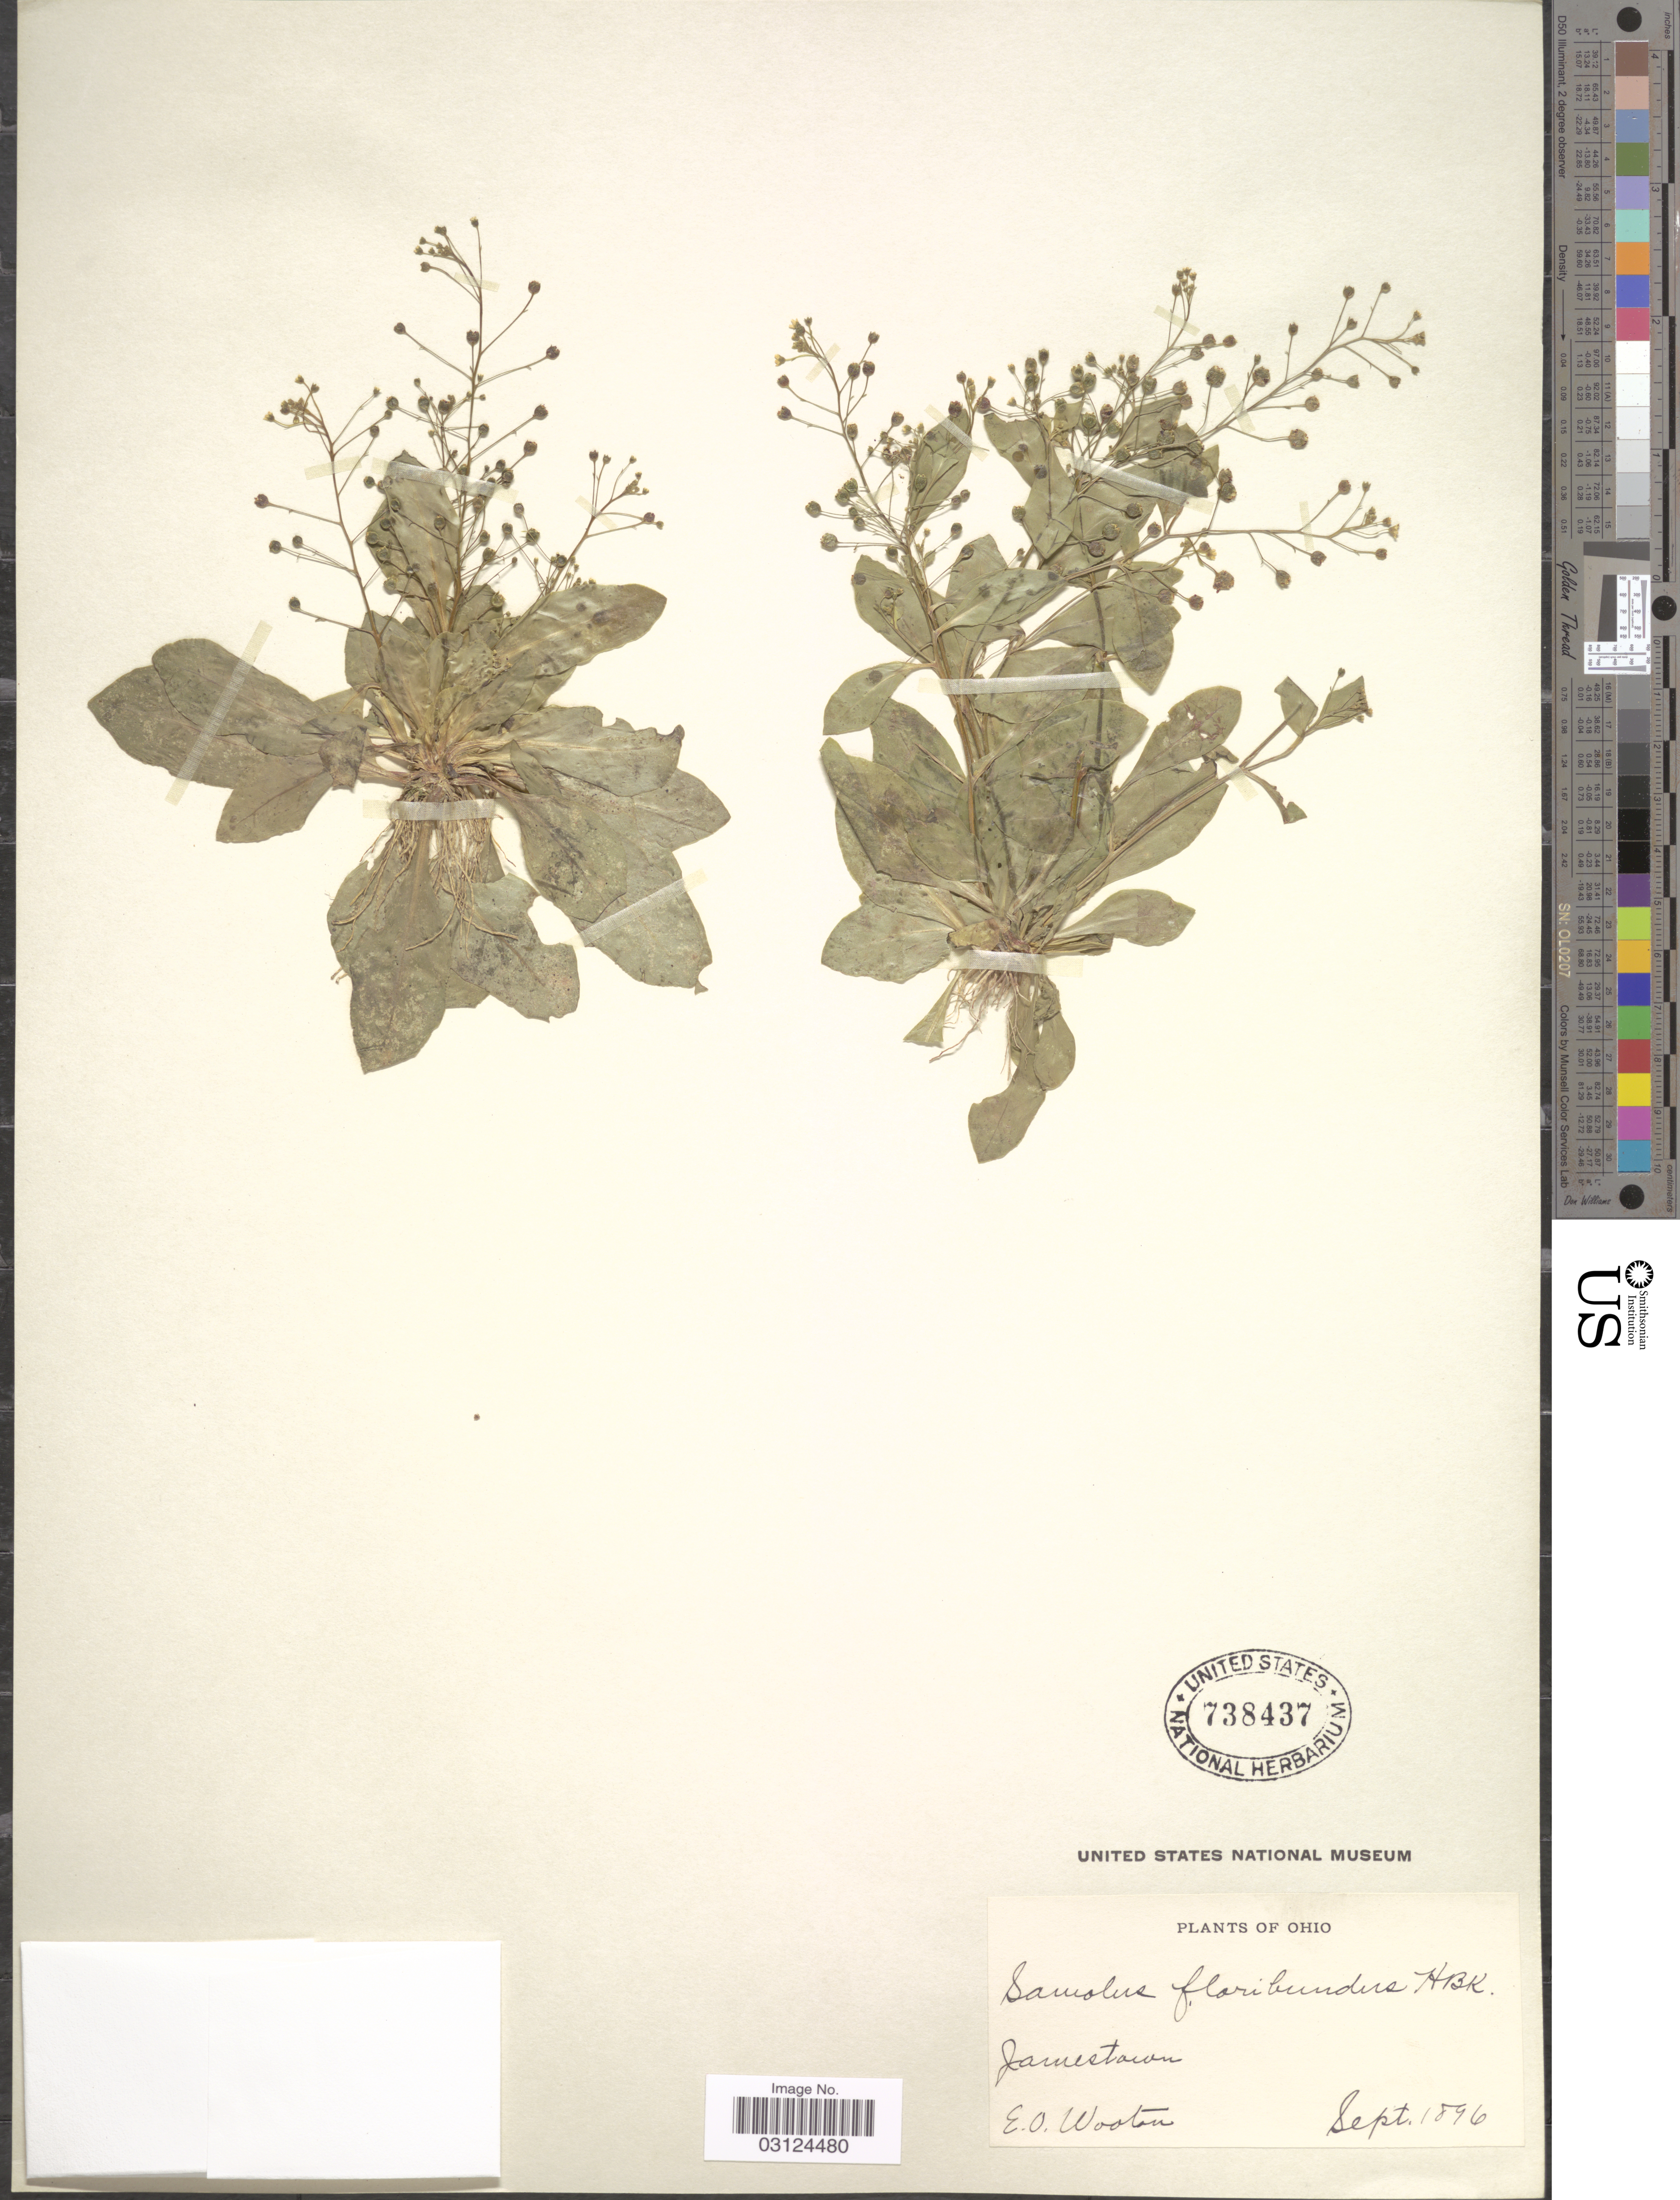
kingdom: Plantae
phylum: Tracheophyta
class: Magnoliopsida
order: Ericales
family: Primulaceae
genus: Samolus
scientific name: Samolus parviflorus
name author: Raf.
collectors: E. O. Wooton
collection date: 1896-09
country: United States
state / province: Ohio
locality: Jamestown.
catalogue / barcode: US 738437